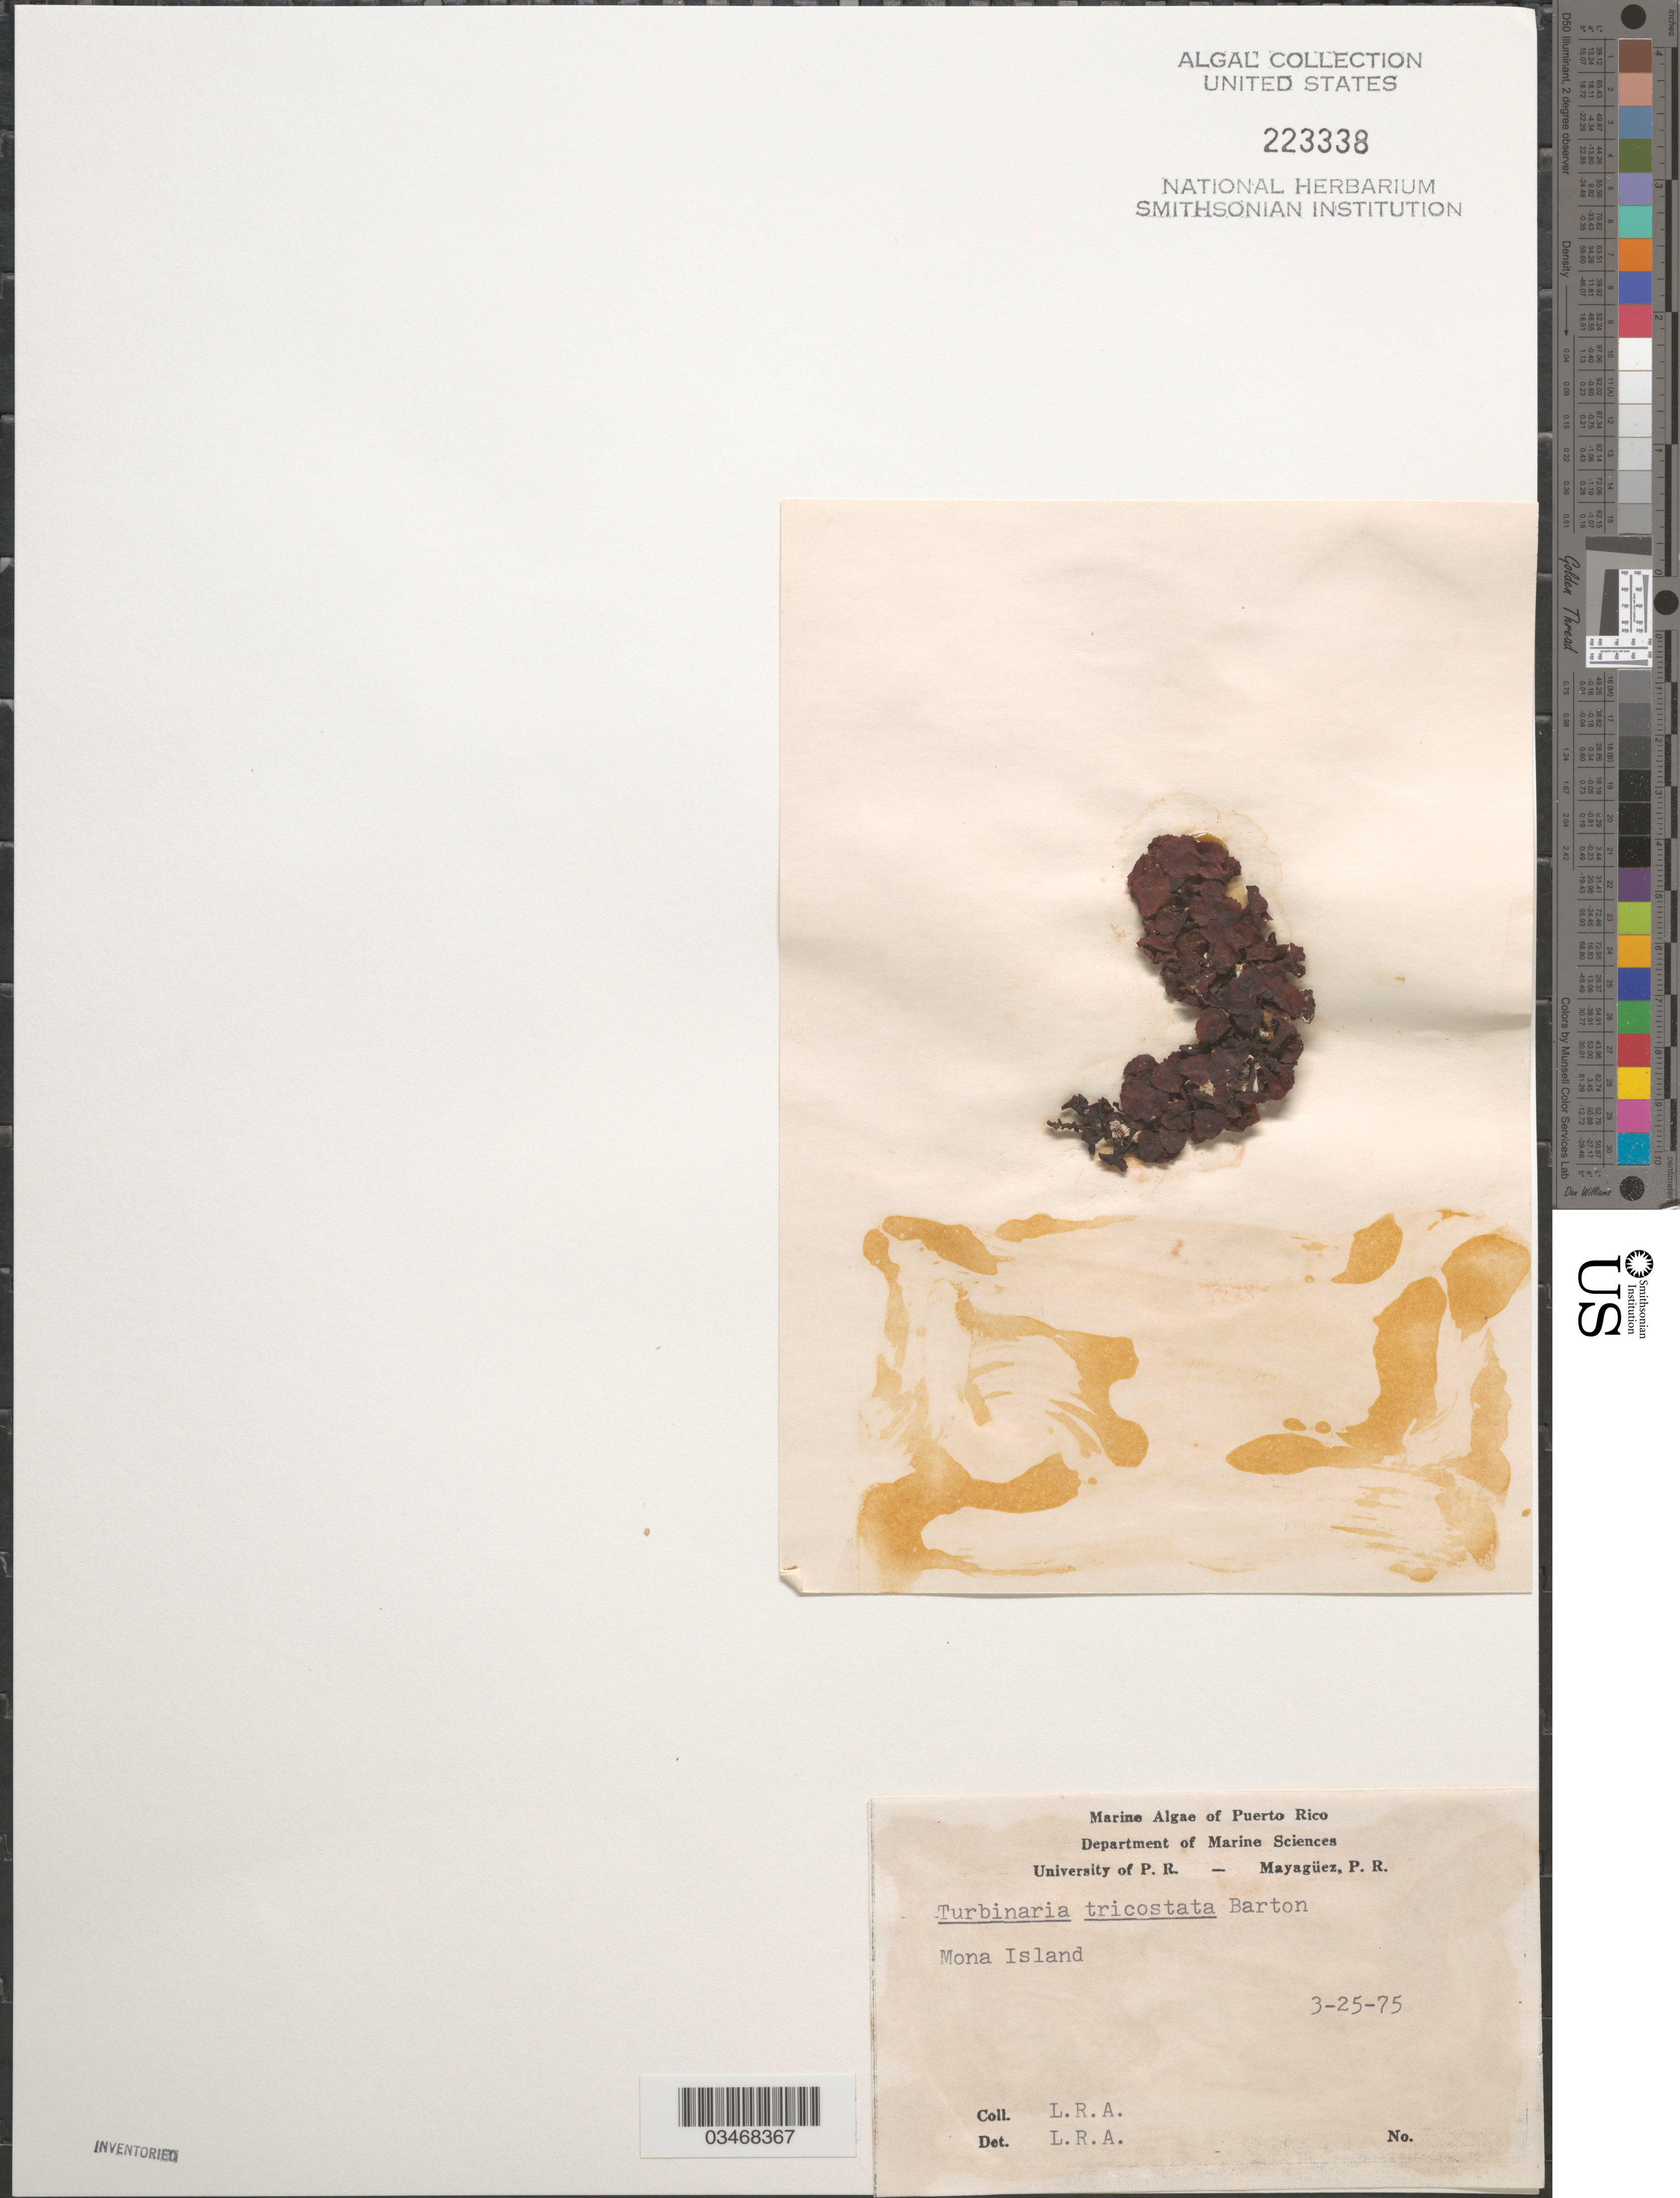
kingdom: Chromista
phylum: Ochrophyta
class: Phaeophyceae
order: Fucales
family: Sargassaceae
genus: Turbinaria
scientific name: Turbinaria tricostata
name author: E.S. Barton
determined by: Almodovar, L. R.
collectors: L. Almodovar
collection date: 1975-03-25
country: Puerto Rico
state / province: Mayagüez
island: Mona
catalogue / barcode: US 223338